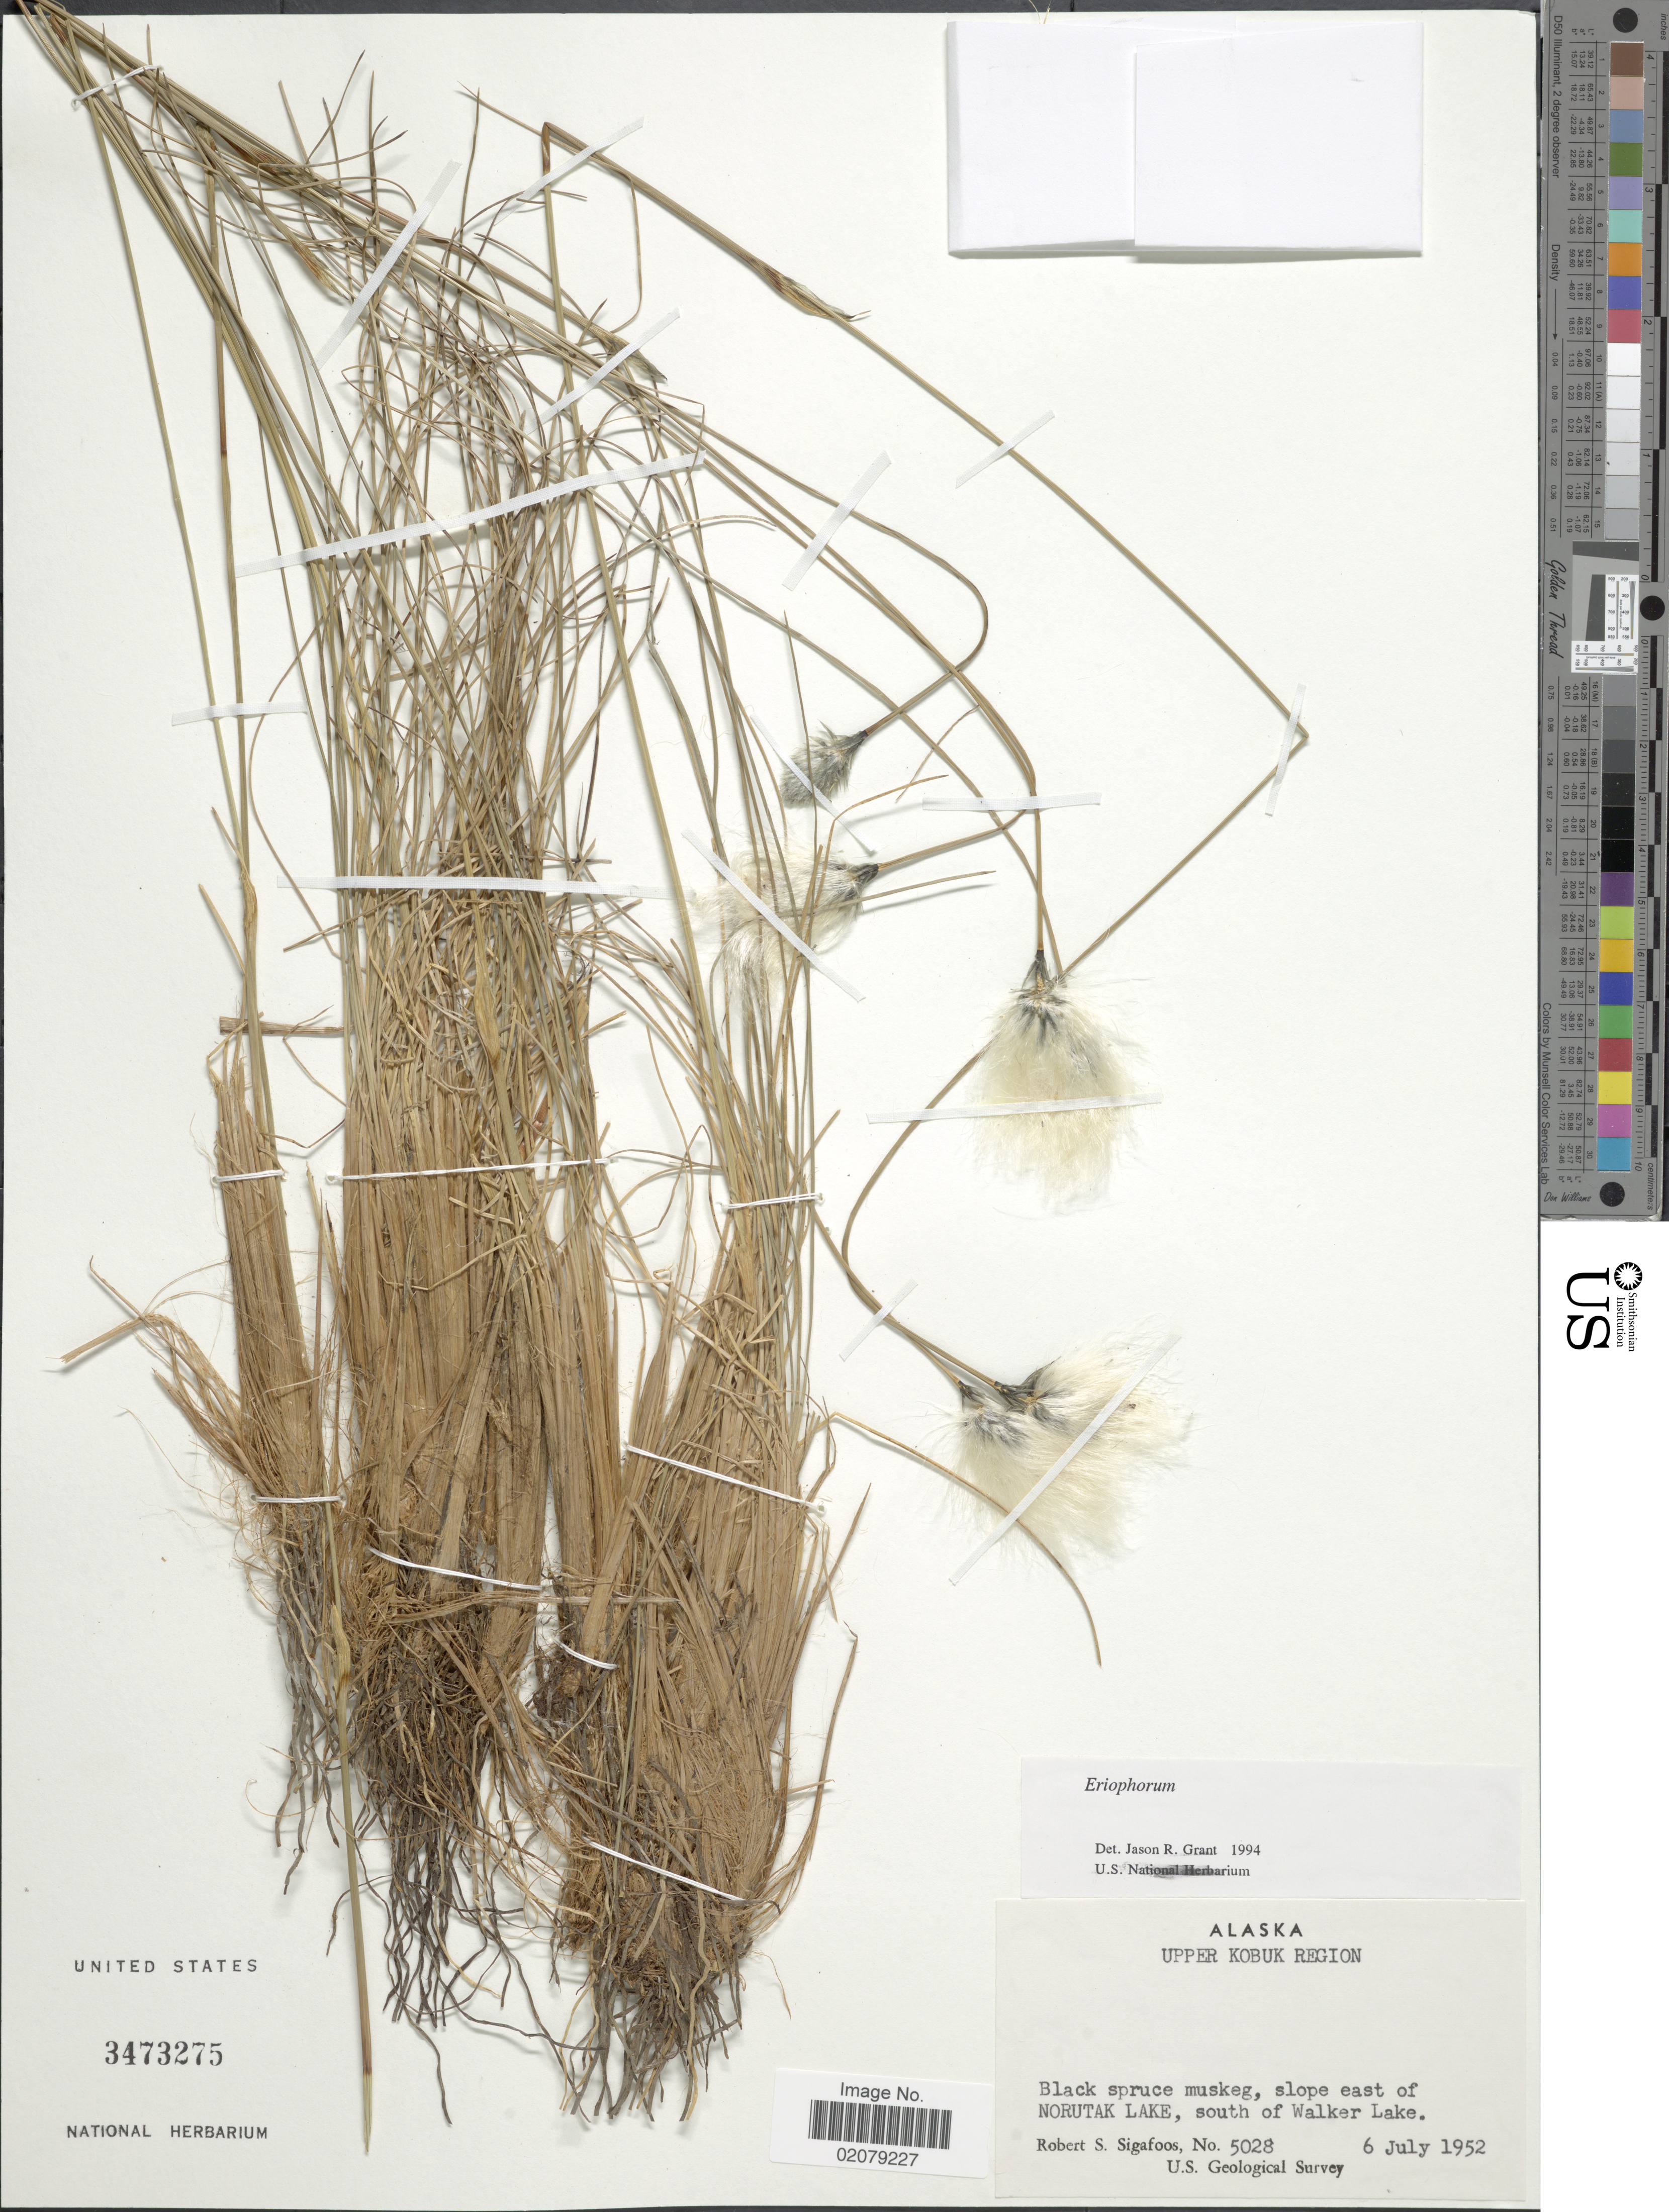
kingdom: Plantae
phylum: Tracheophyta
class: Liliopsida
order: Poales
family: Cyperaceae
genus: Eriophorum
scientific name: Eriophorum sp.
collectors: R. Sigafoos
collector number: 5028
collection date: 1952-07-06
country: United States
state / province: Alaska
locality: Upper Alaska Region, Black spruce muskeg, slope east of Norutak Lake, south of Walker Lake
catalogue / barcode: US 3473275